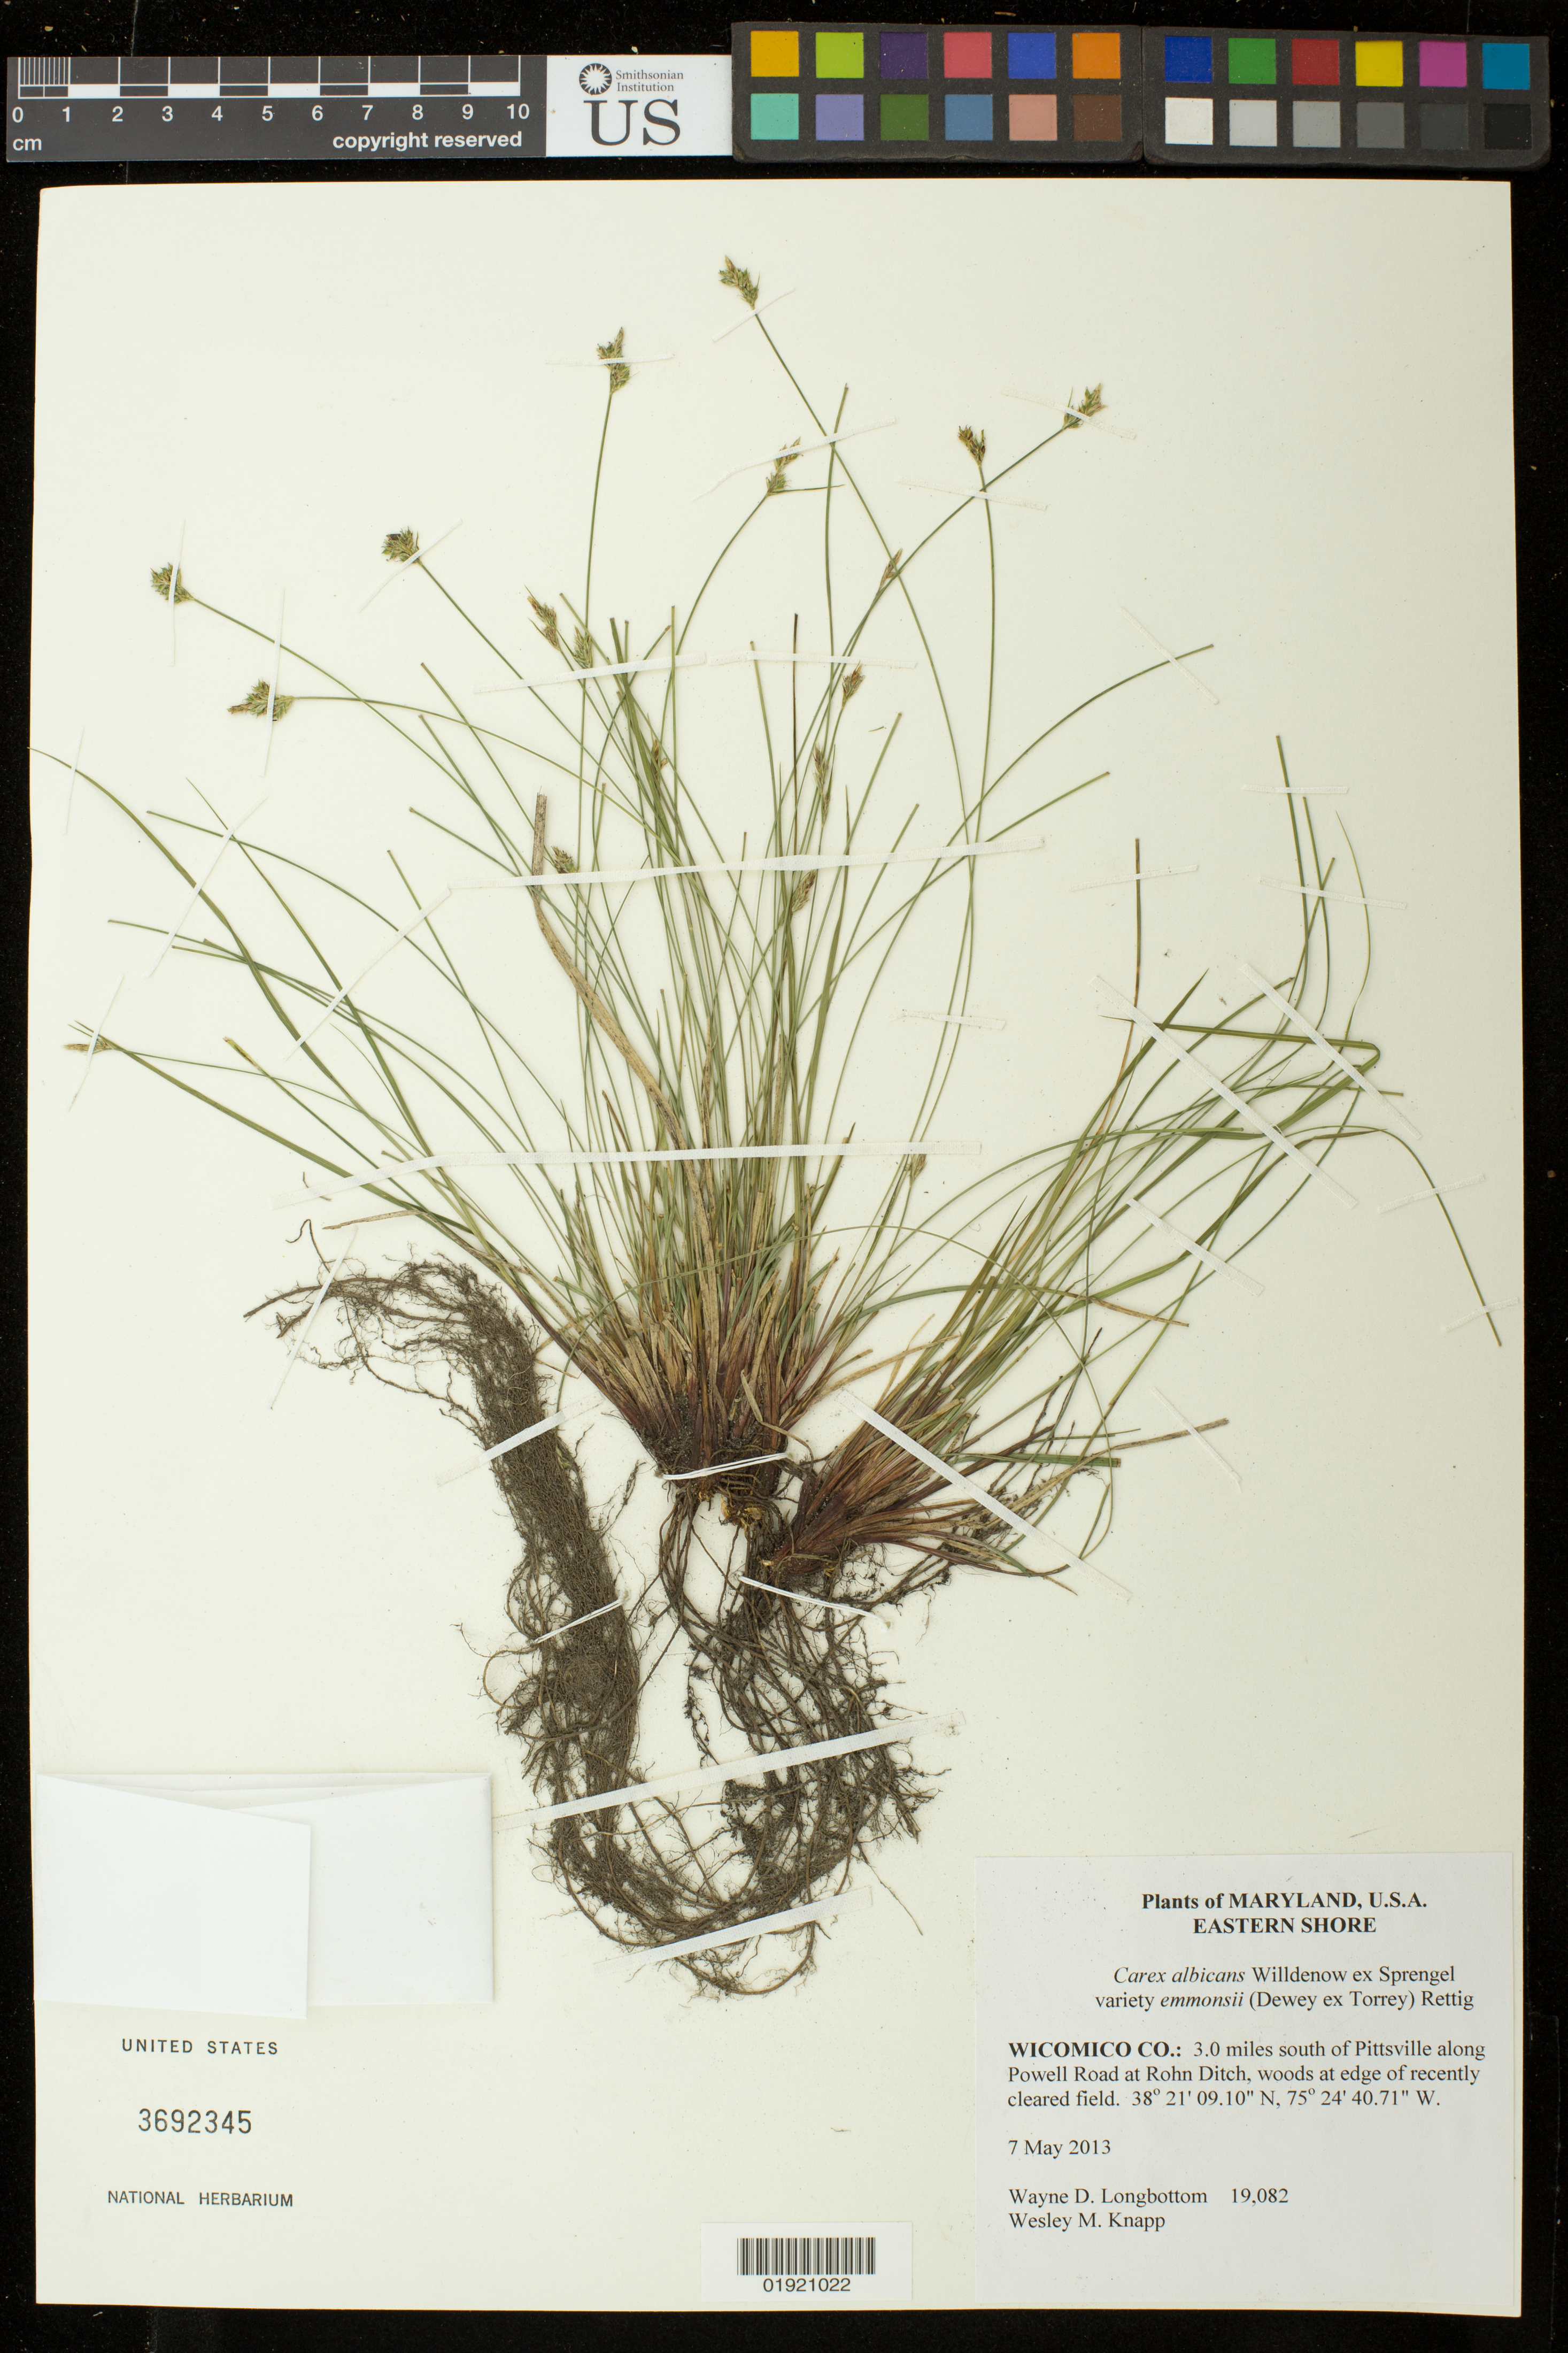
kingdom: Plantae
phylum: Tracheophyta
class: Liliopsida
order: Poales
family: Cyperaceae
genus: Carex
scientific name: Carex emmonsii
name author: Dewey ex Torr.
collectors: W. D. Longbottom & W. Knapp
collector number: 19082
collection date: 2013-05-07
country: United States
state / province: Maryland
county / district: Wicomico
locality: Wicomico Co.: 3.0 miles south of Pittsville along Powell Road at Rohn Ditch.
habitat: Woods at edge of recently cleared field.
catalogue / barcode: US 3692345